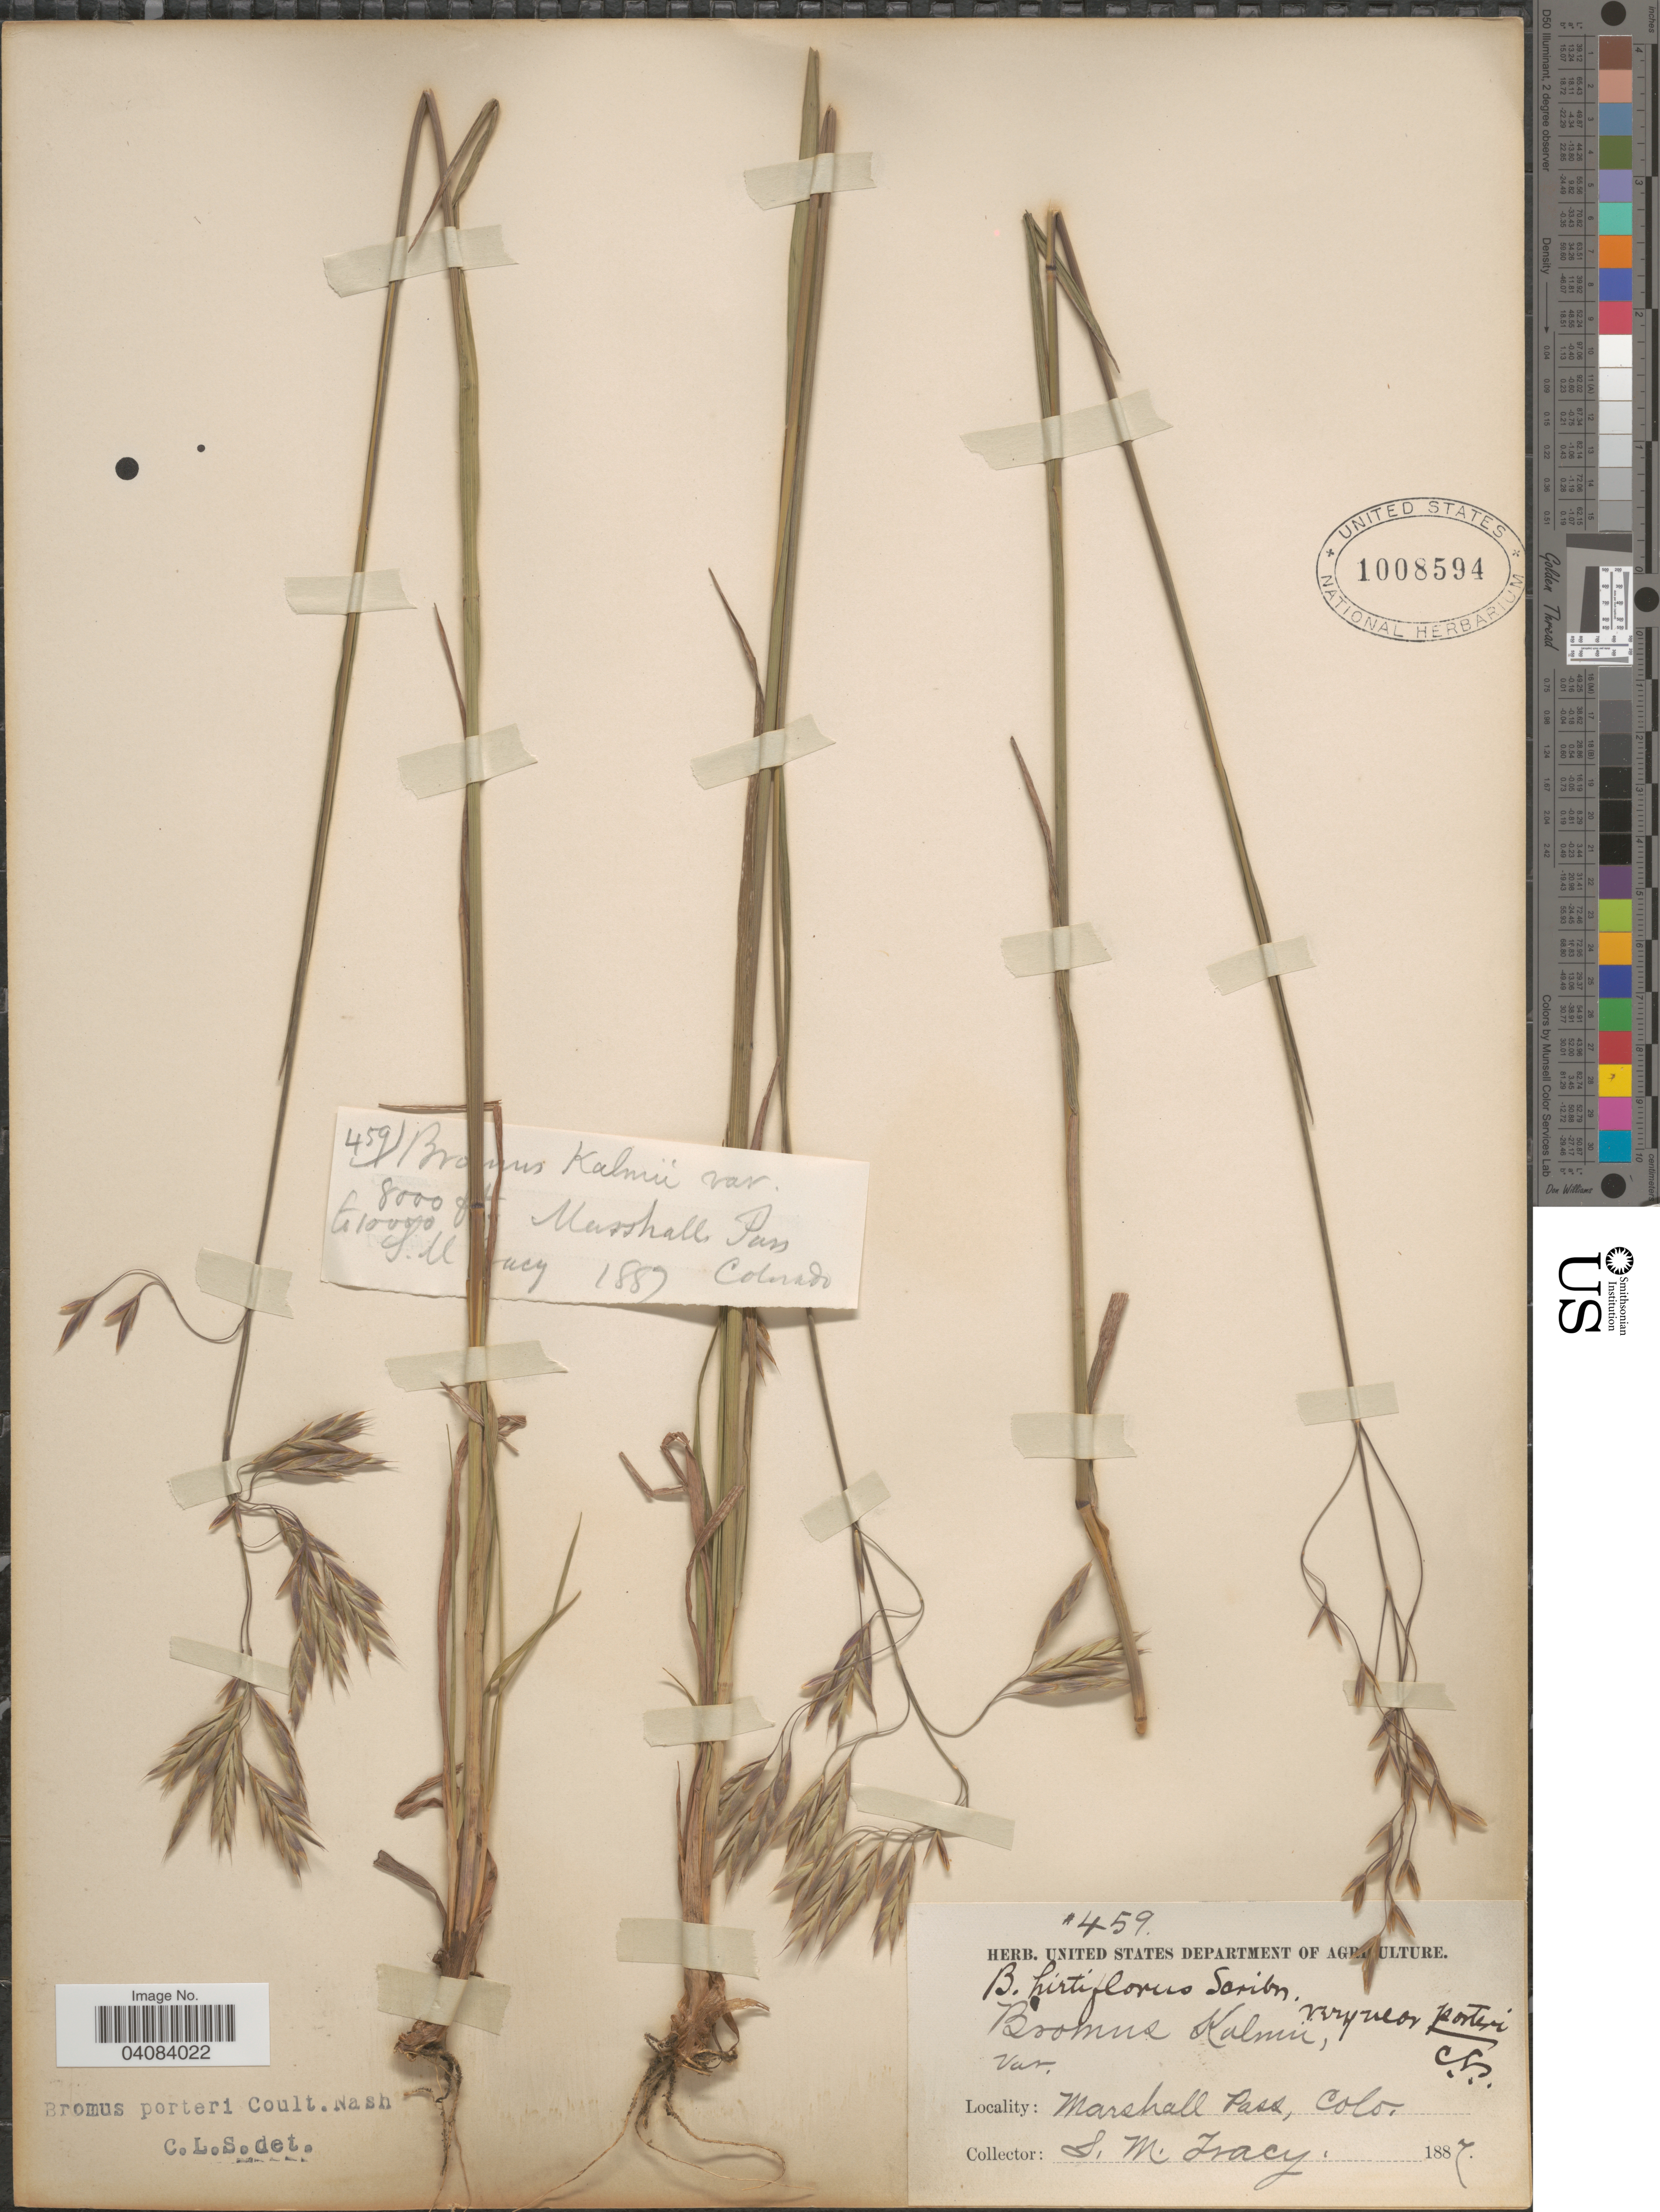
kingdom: Plantae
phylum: Tracheophyta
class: Liliopsida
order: Poales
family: Poaceae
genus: Bromus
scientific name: Bromus porteri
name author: (J.M. Coult.) Nash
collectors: S. M. Tracy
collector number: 459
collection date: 1887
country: United States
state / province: Colorado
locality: Marshall Pass.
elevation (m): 2438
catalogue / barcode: US 1008594